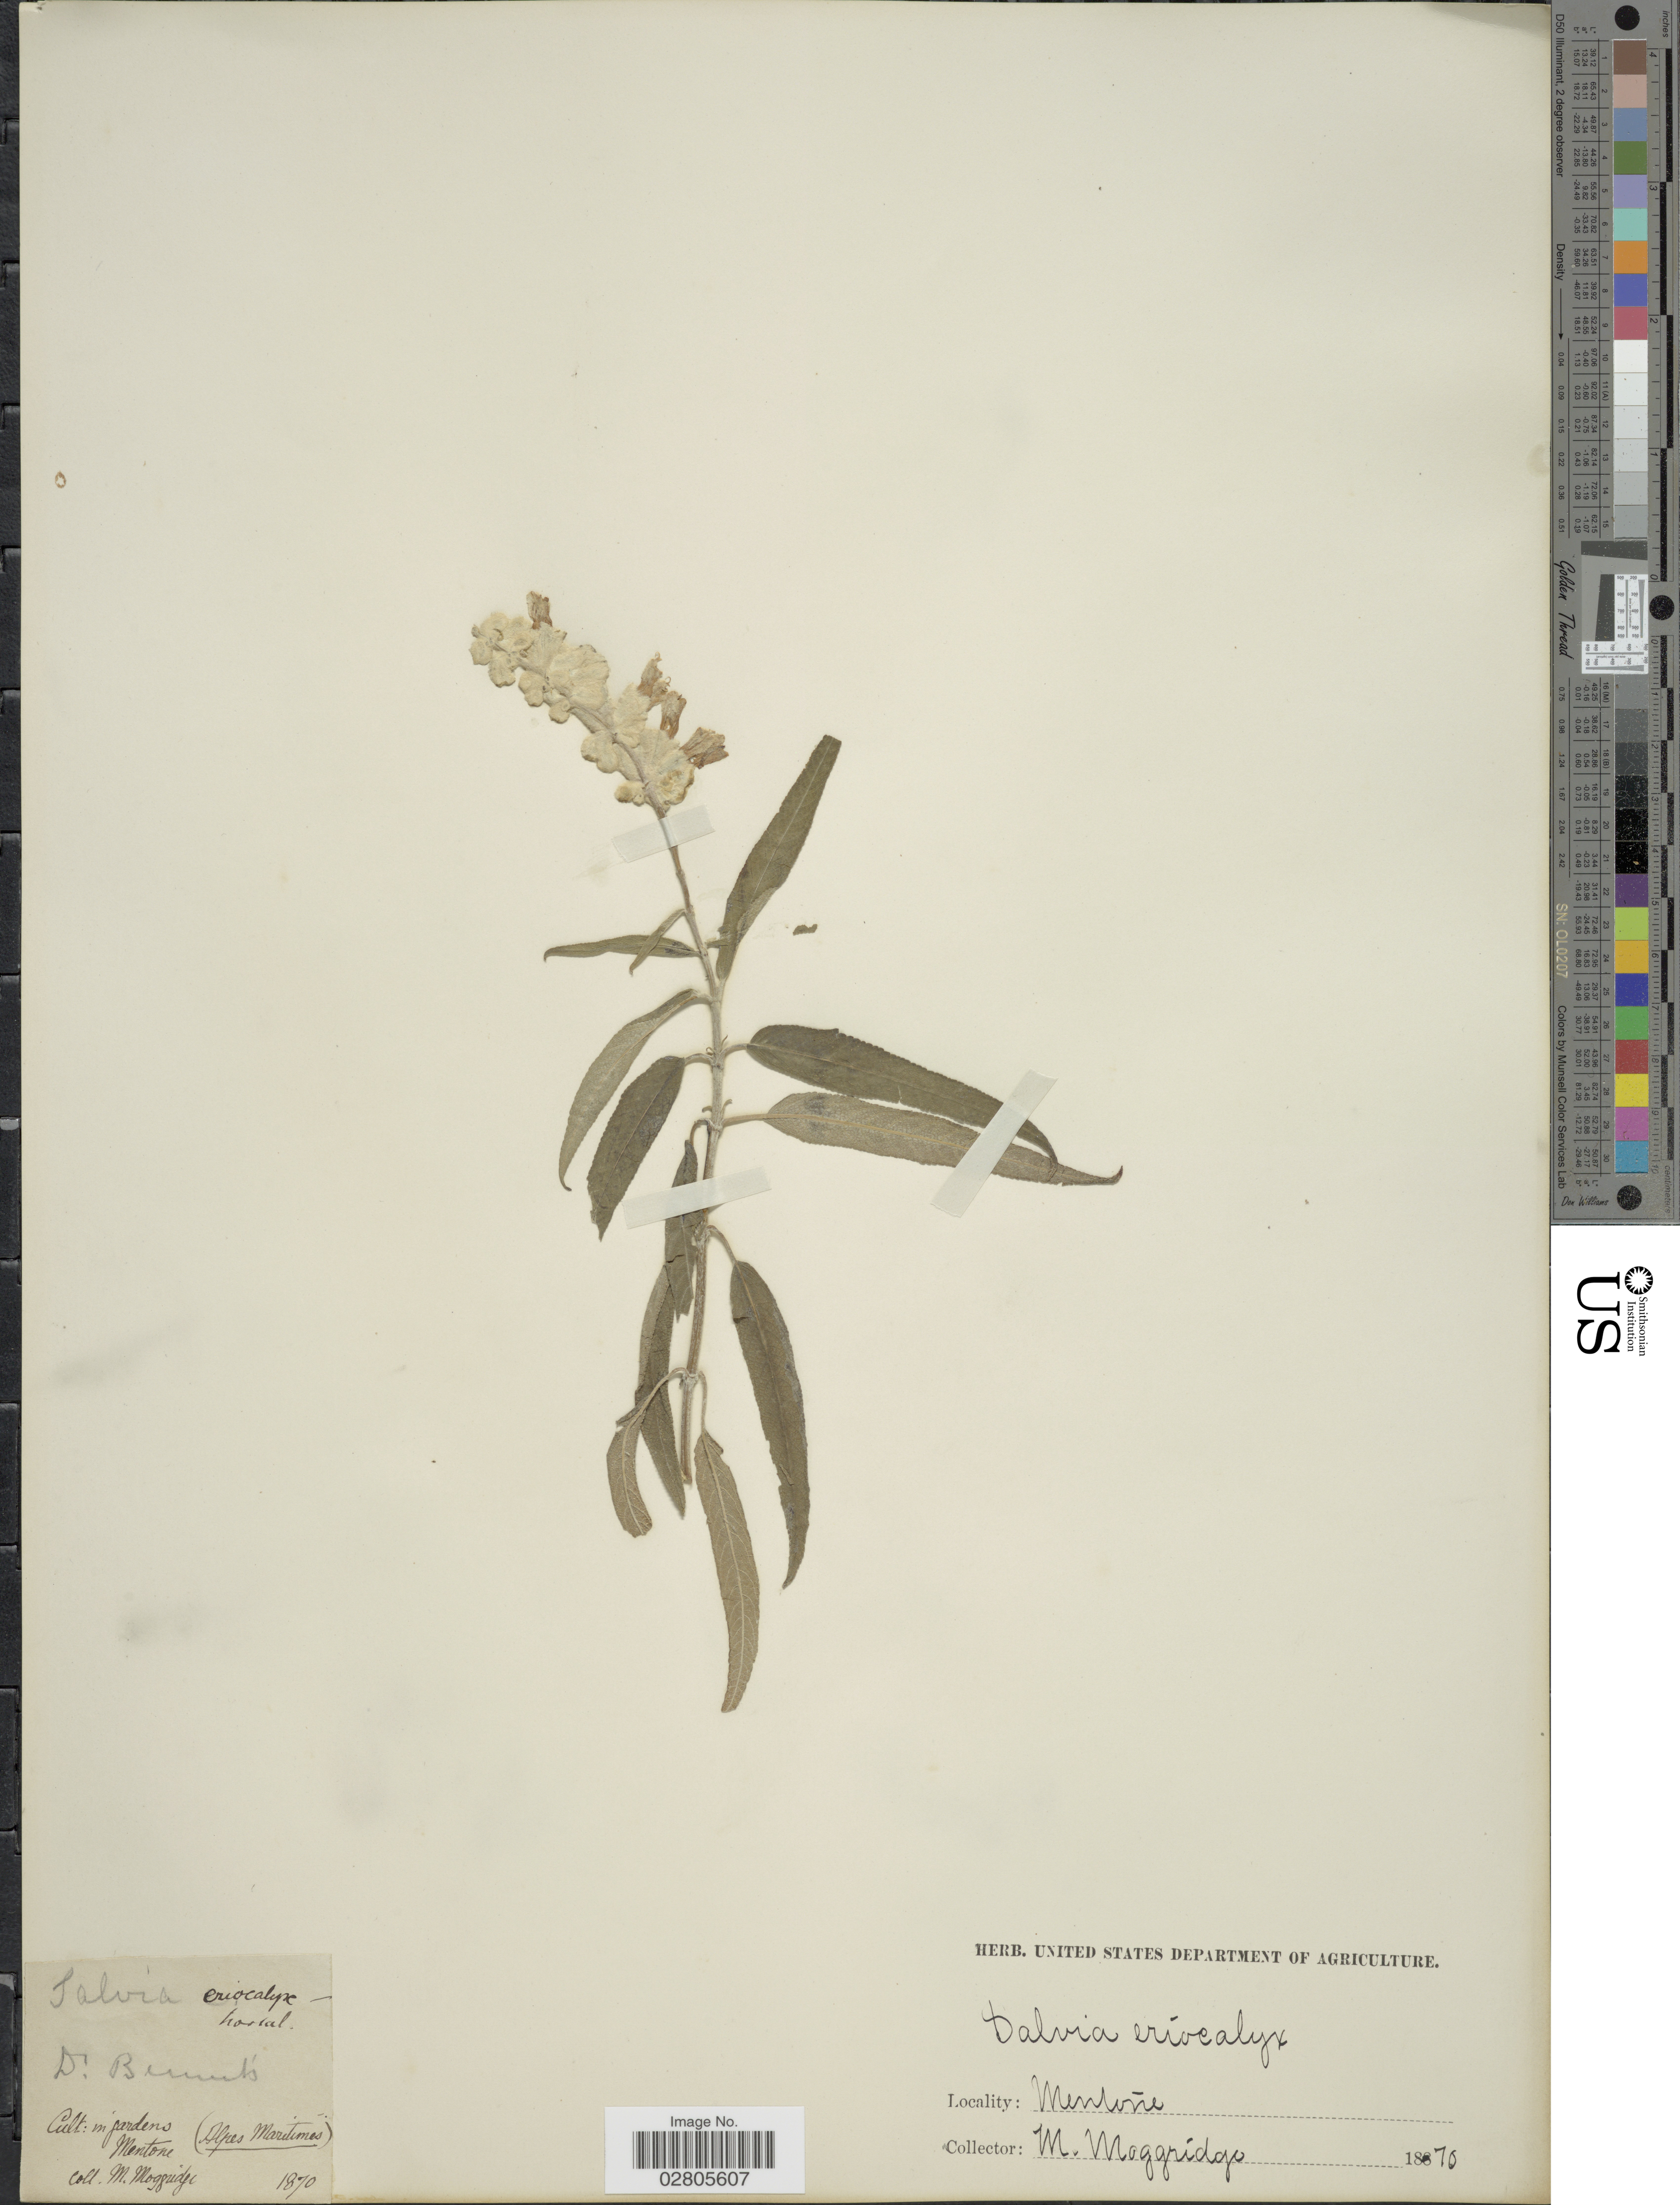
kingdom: Plantae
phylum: Tracheophyta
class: Magnoliopsida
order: Lamiales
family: Lamiaceae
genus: Salvia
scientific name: Salvia eriocalyx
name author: Bertero ex Roem. & Schult.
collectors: M. Moggridge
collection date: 1870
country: France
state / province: Provence-Alpes-Côte d'Azur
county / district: Alpes-Maritimes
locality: In gardens Mentone (Alpes Maritimes).